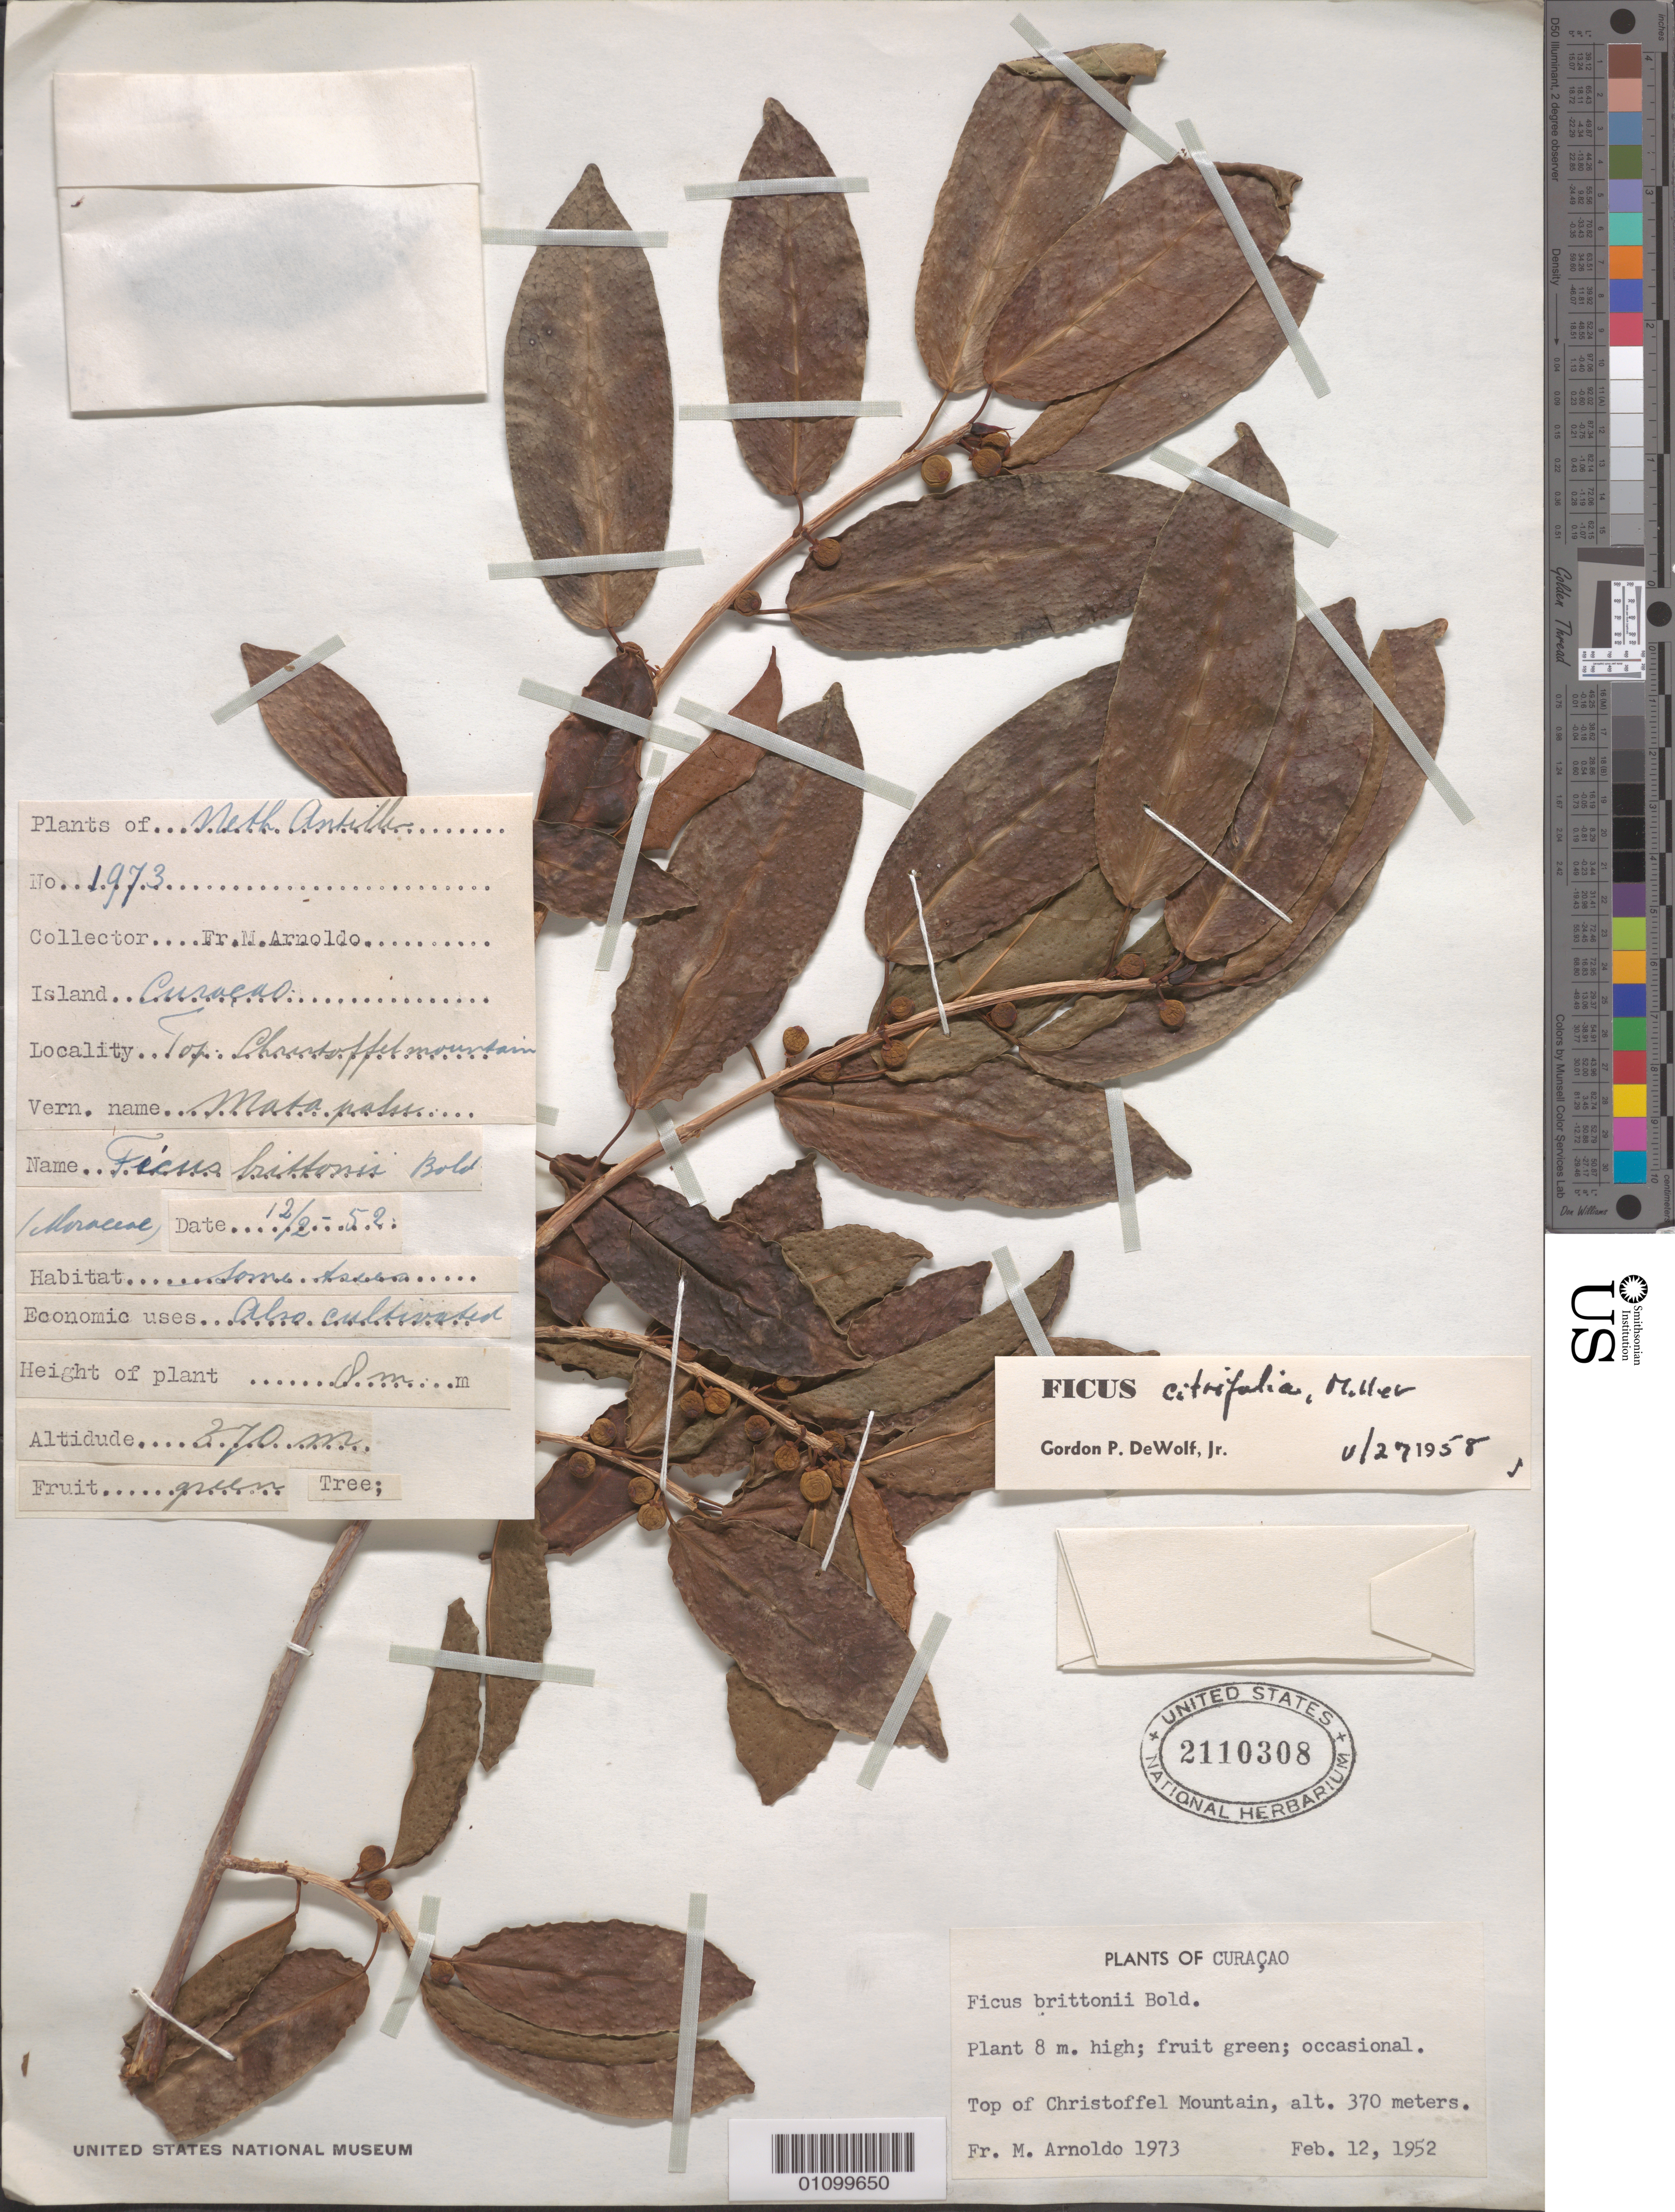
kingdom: Plantae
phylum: Tracheophyta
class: Magnoliopsida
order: Rosales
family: Moraceae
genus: Ficus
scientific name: Ficus citrifolia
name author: Mill.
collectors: N. Arnoldo-Broeders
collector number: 1973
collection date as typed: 12 Feb 1952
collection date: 1952-02-12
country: Curaçao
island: Curaçao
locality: Top of Christoffel Mountain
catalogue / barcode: US 2110308